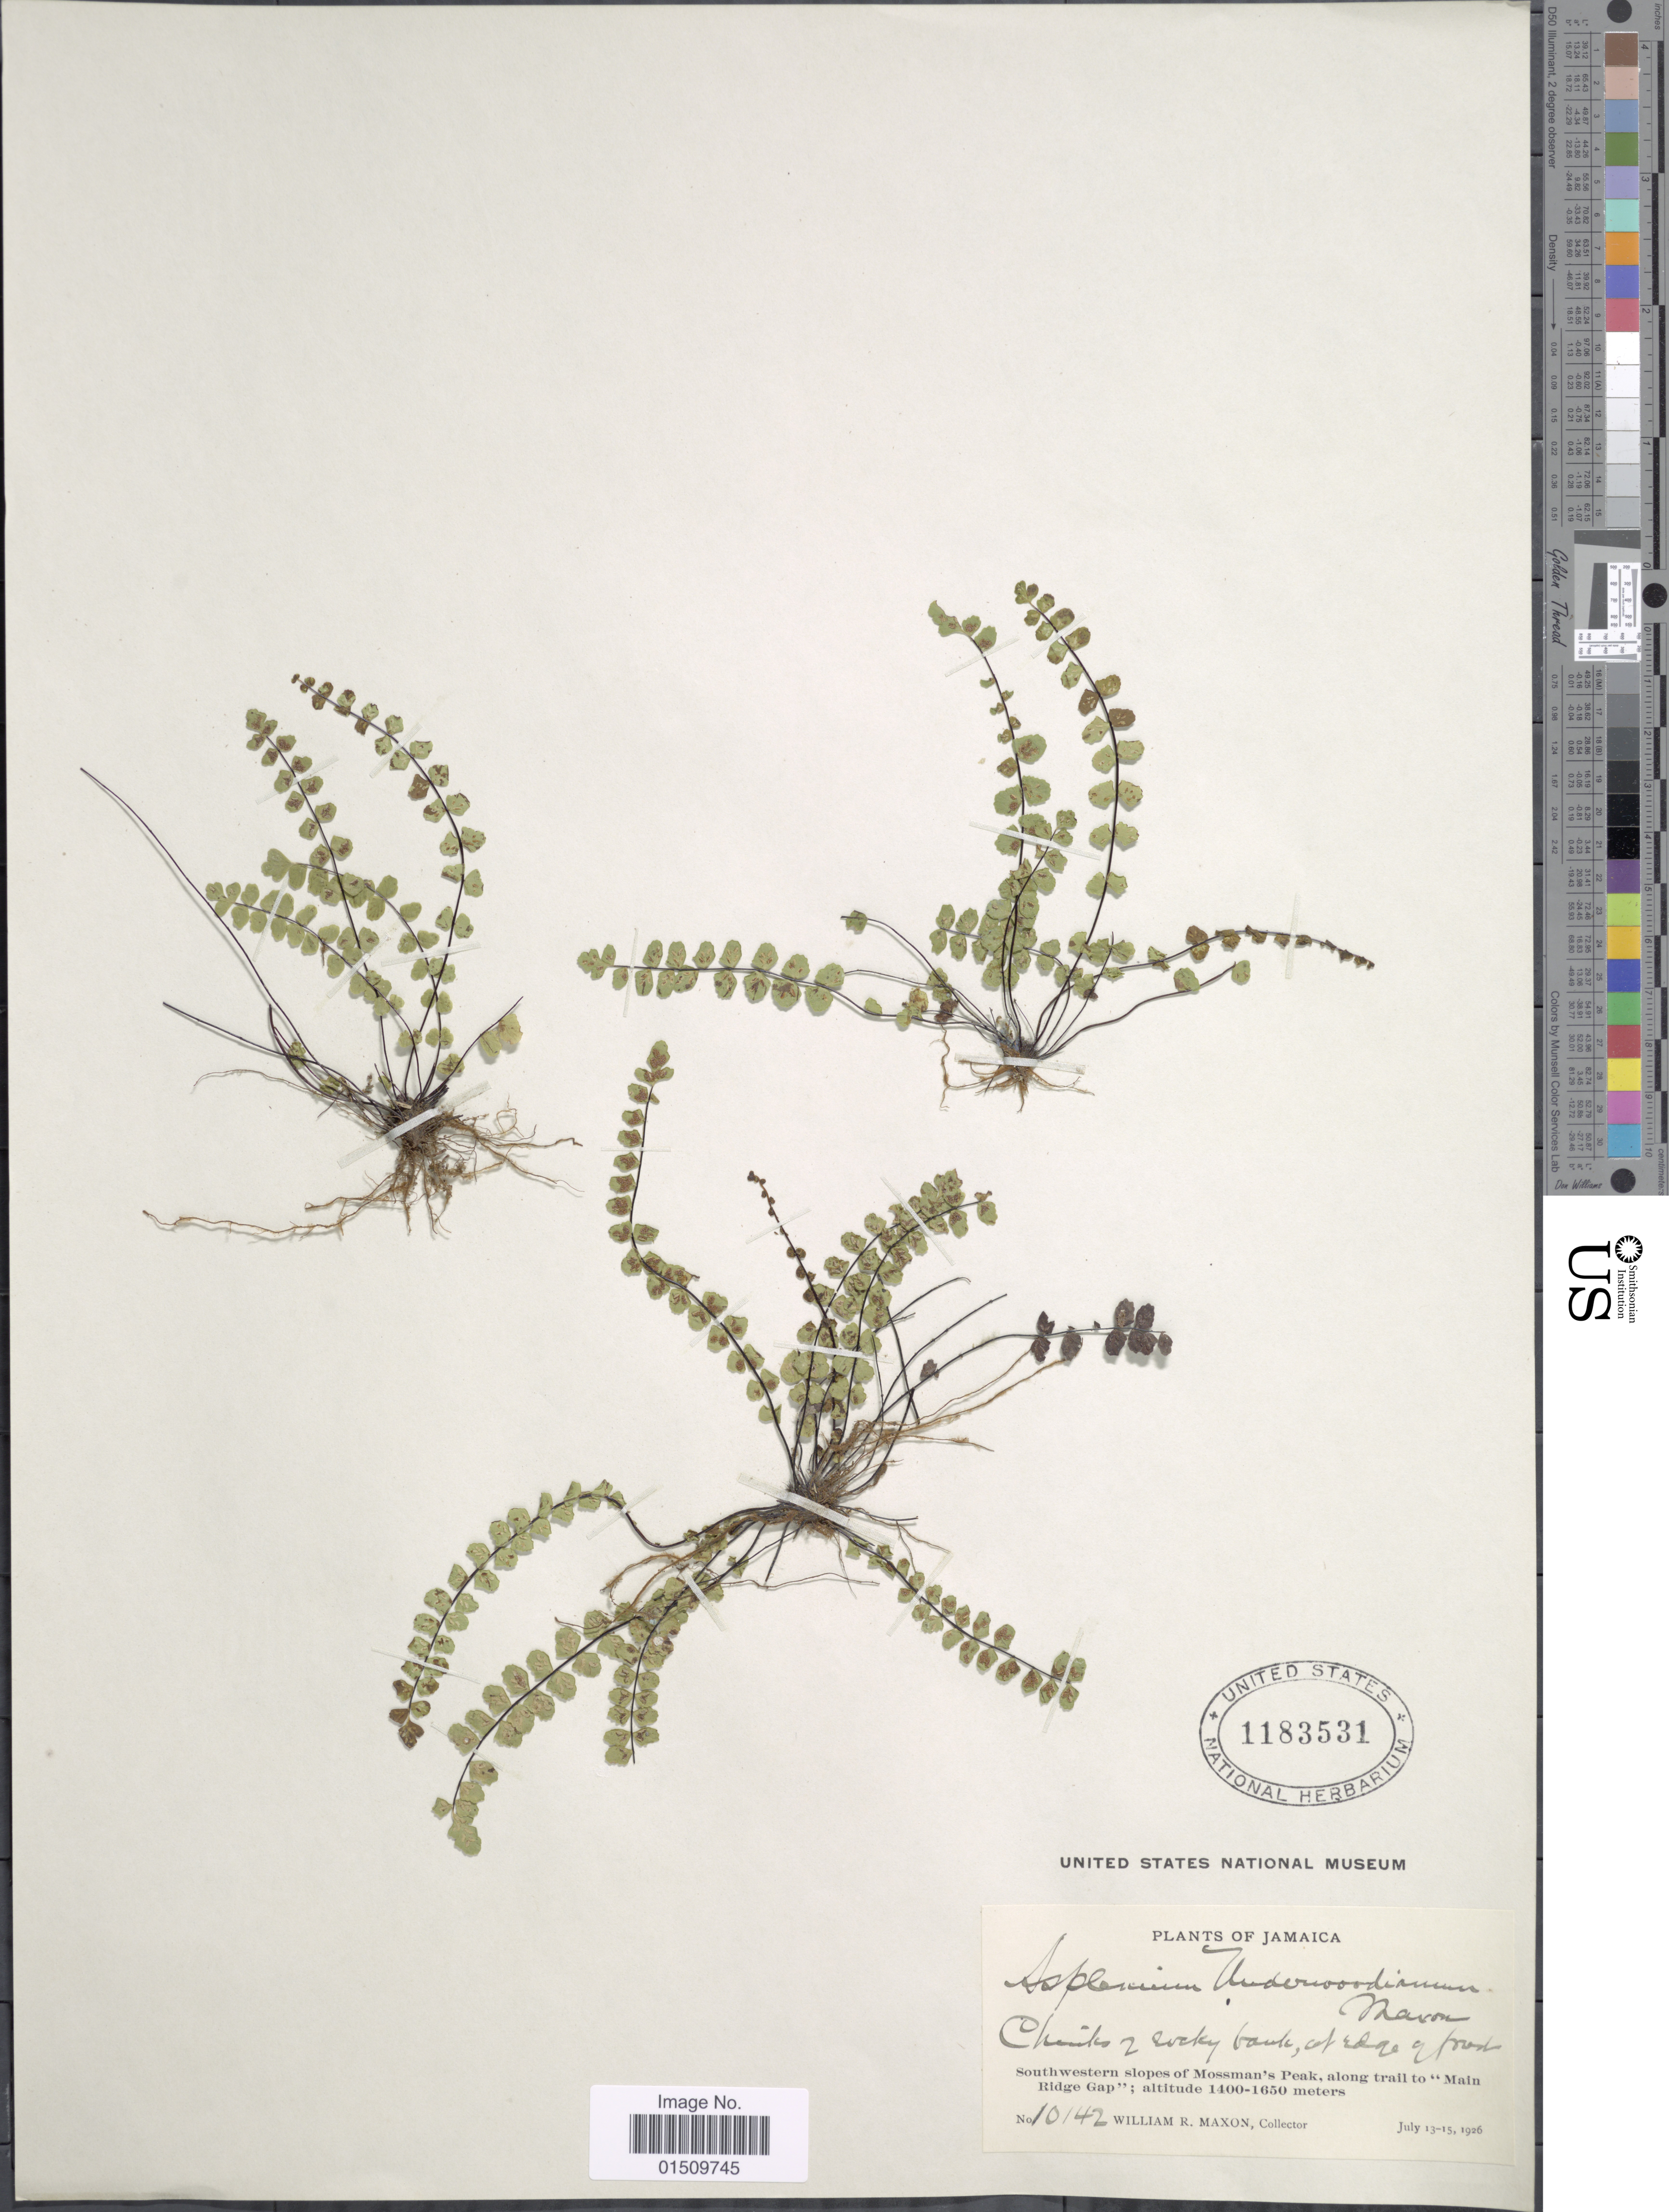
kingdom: Plantae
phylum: Tracheophyta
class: Polypodiopsida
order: Polypodiales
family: Aspleniaceae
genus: Asplenium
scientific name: Asplenium underwoodii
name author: Maxon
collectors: W. R. Maxon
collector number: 10142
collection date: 1926-07-13/1926-07-15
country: Jamaica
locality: Jamaica, Southwestern slopes of Mossman's Peak. along trail to "Main Ridge Gap".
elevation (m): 1400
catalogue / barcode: US 1183531